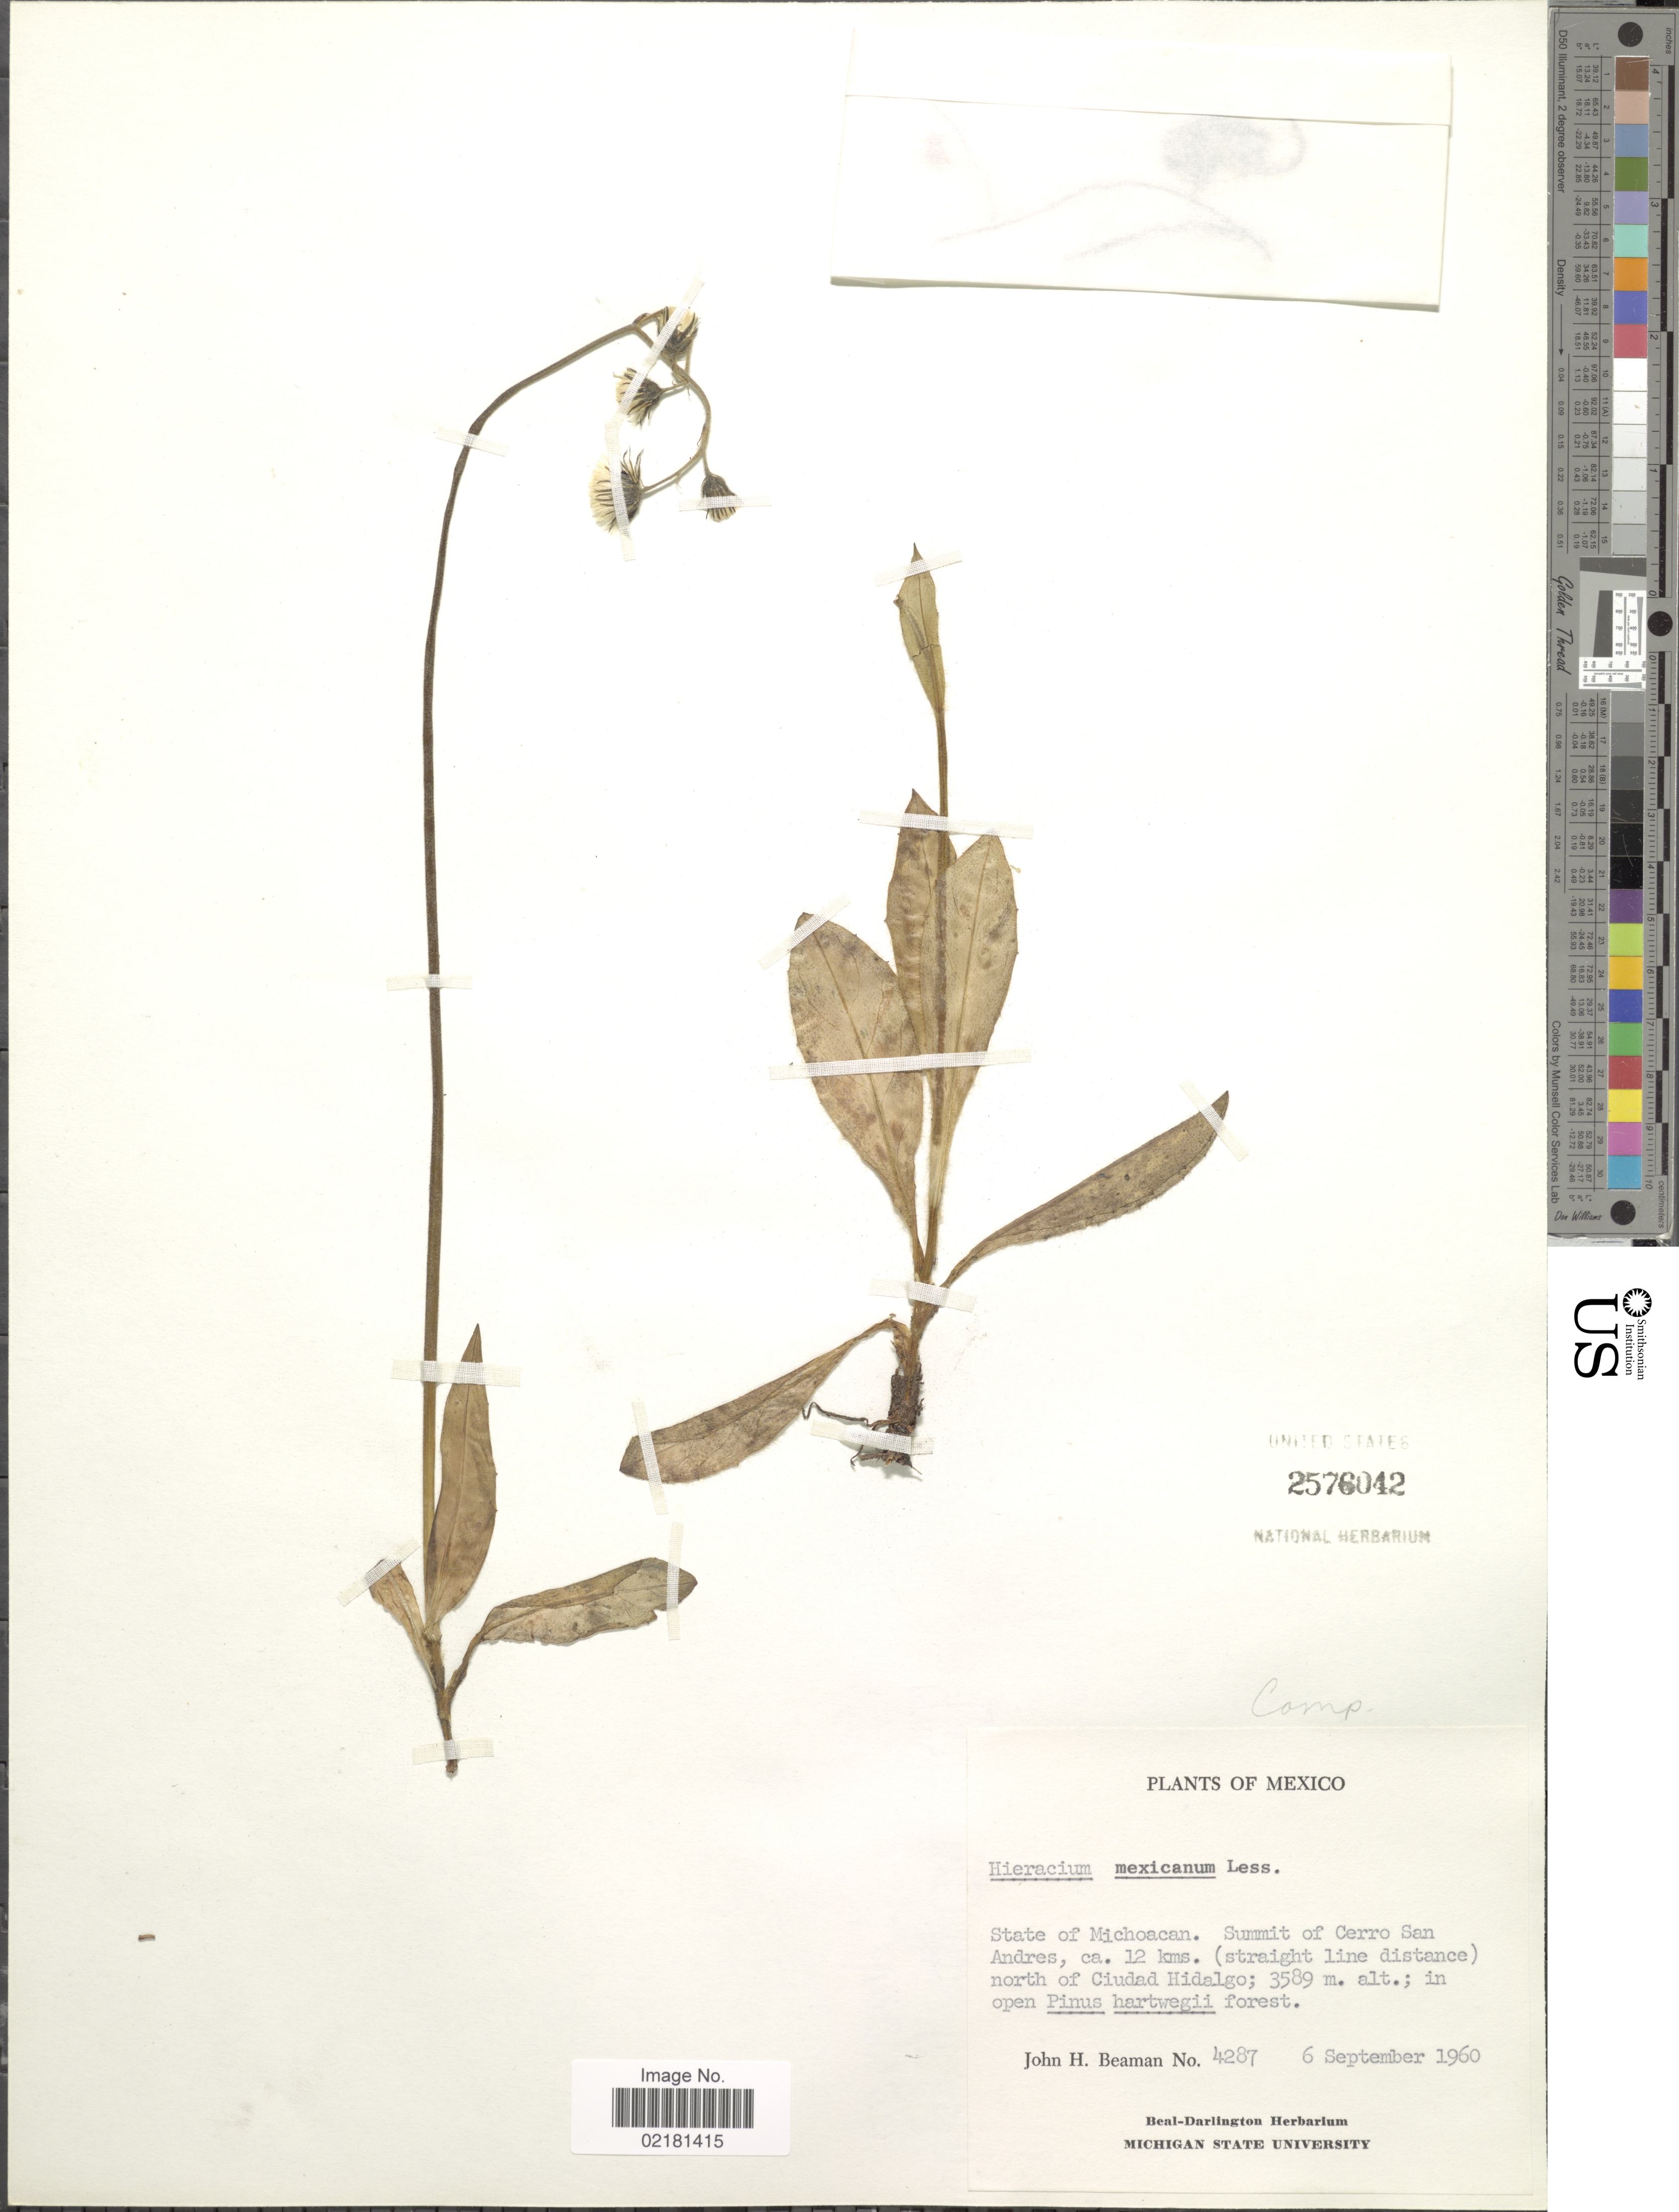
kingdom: Plantae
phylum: Tracheophyta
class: Magnoliopsida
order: Asterales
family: Asteraceae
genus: Hieracium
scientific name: Hieracium mexicanum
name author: Less.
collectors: J. H. Beaman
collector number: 4287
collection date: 1960-09-06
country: Mexico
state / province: Michoacán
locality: Summit of Cerro San Andres, ca. 12 kms. (straight line distance) north of Ciudad Hidalgo.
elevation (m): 3589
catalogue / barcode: US 2576042